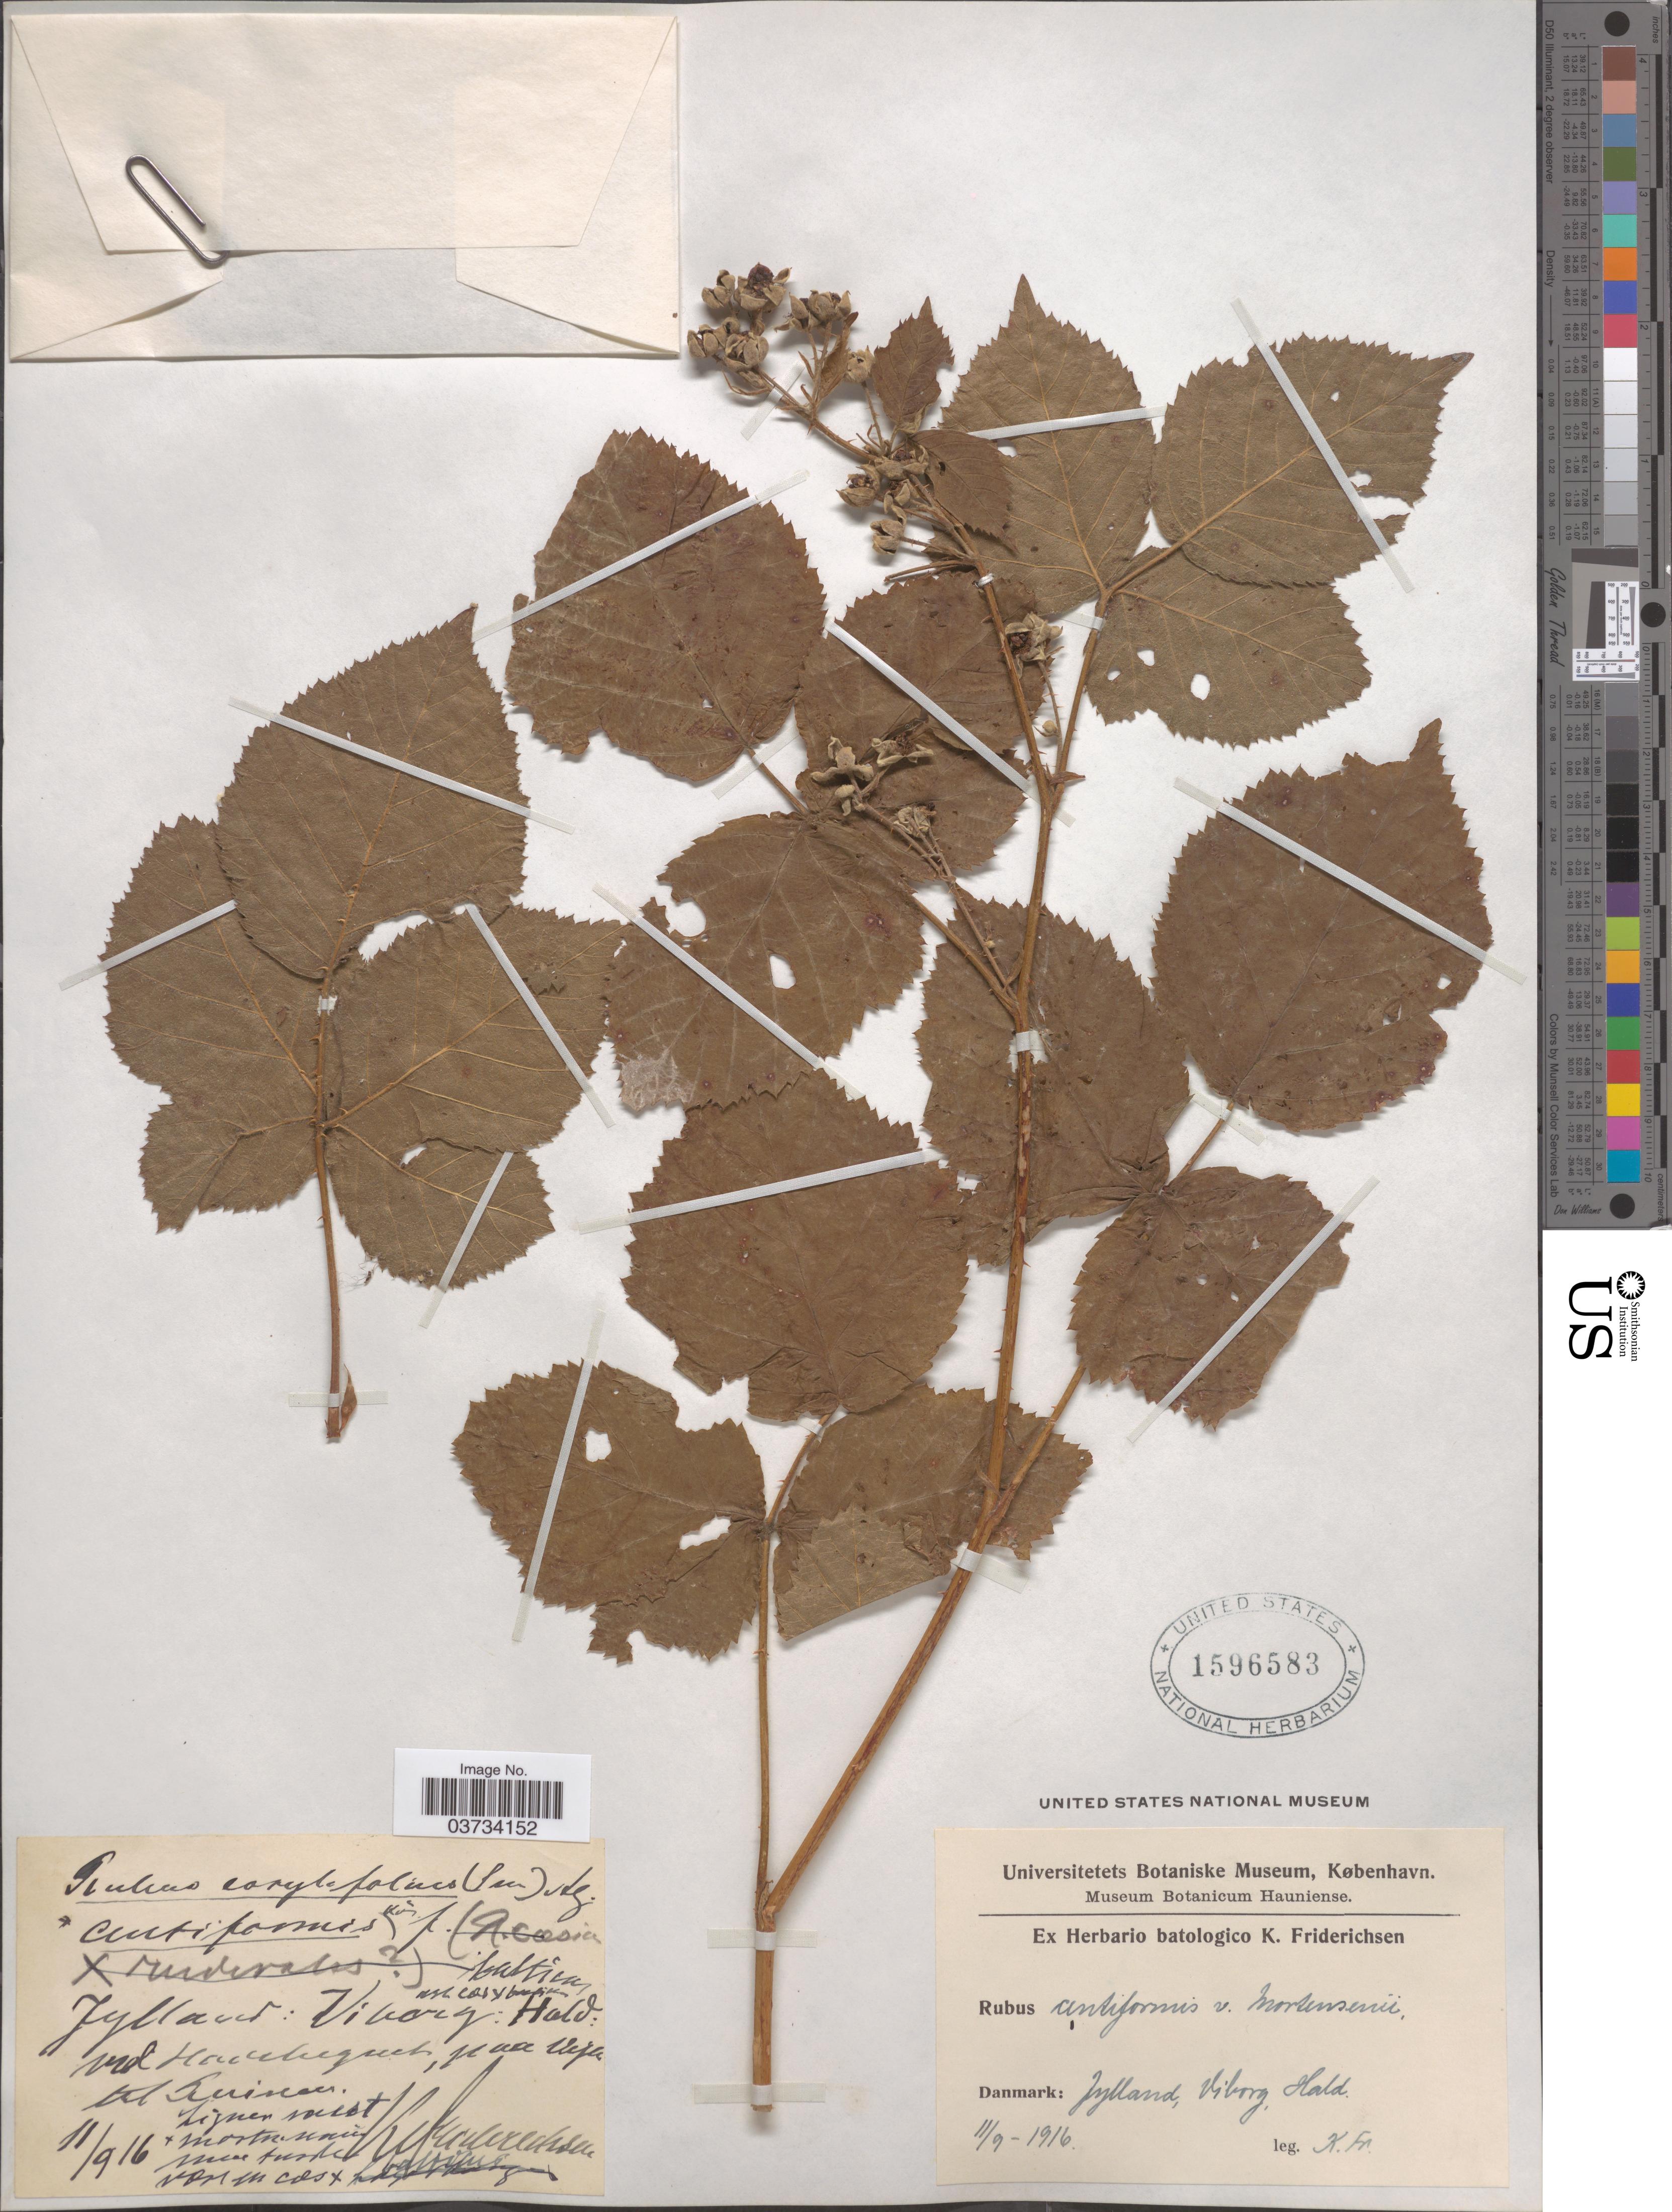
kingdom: Plantae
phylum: Tracheophyta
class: Magnoliopsida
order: Rosales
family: Rosaceae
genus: Rubus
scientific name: Rubus centiformis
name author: Frid. ex Erichsen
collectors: K. Friderichsen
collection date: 1916-09-11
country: Denmark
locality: Jylland, Viborg, Hald.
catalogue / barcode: US 1596583